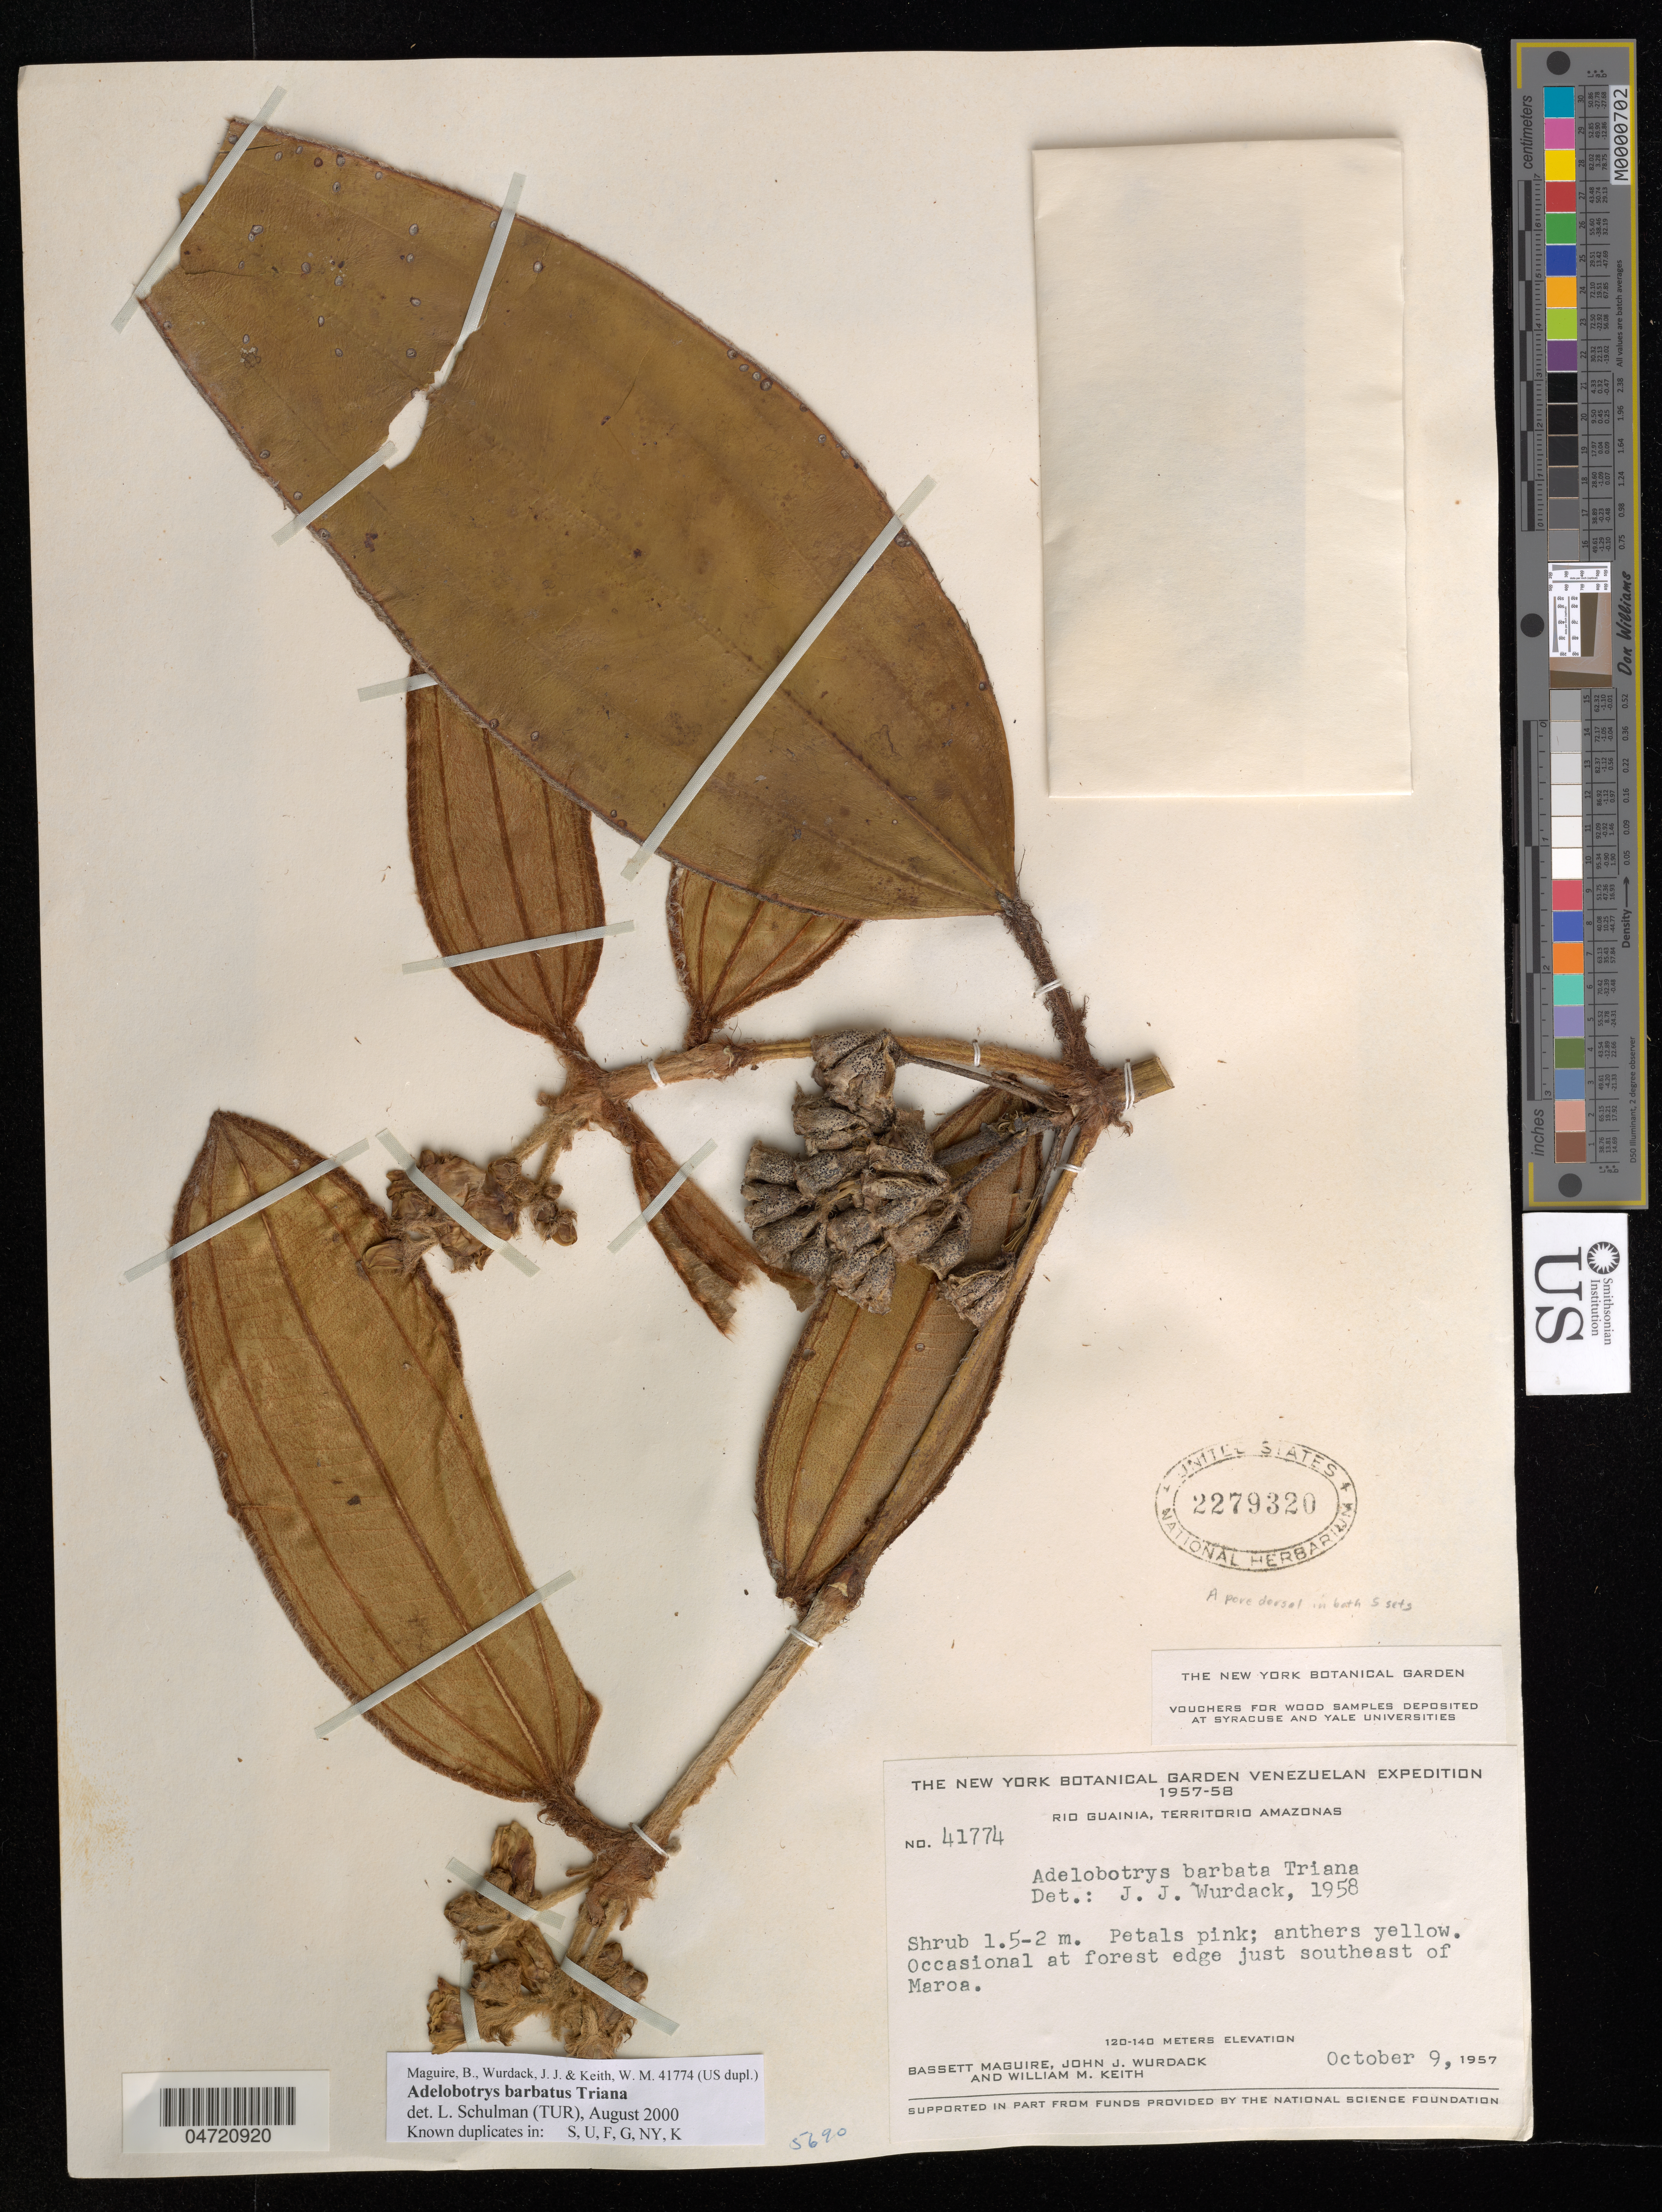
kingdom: Plantae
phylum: Tracheophyta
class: Magnoliopsida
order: Myrtales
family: Melastomataceae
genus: Adelobotrys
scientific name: Adelobotrys barbatus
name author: Triana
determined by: Schulman, Leif, (TUR), University of Turku (FINLAND)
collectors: B. Maguire, J. J. Wurdack & W. Keith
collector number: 41774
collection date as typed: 9-Oct-57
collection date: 1957-10-09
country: Venezuela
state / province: Amazonas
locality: Río Guainía, SE of Maroa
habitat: Occasional at forest edge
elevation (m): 120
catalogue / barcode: US 2279320